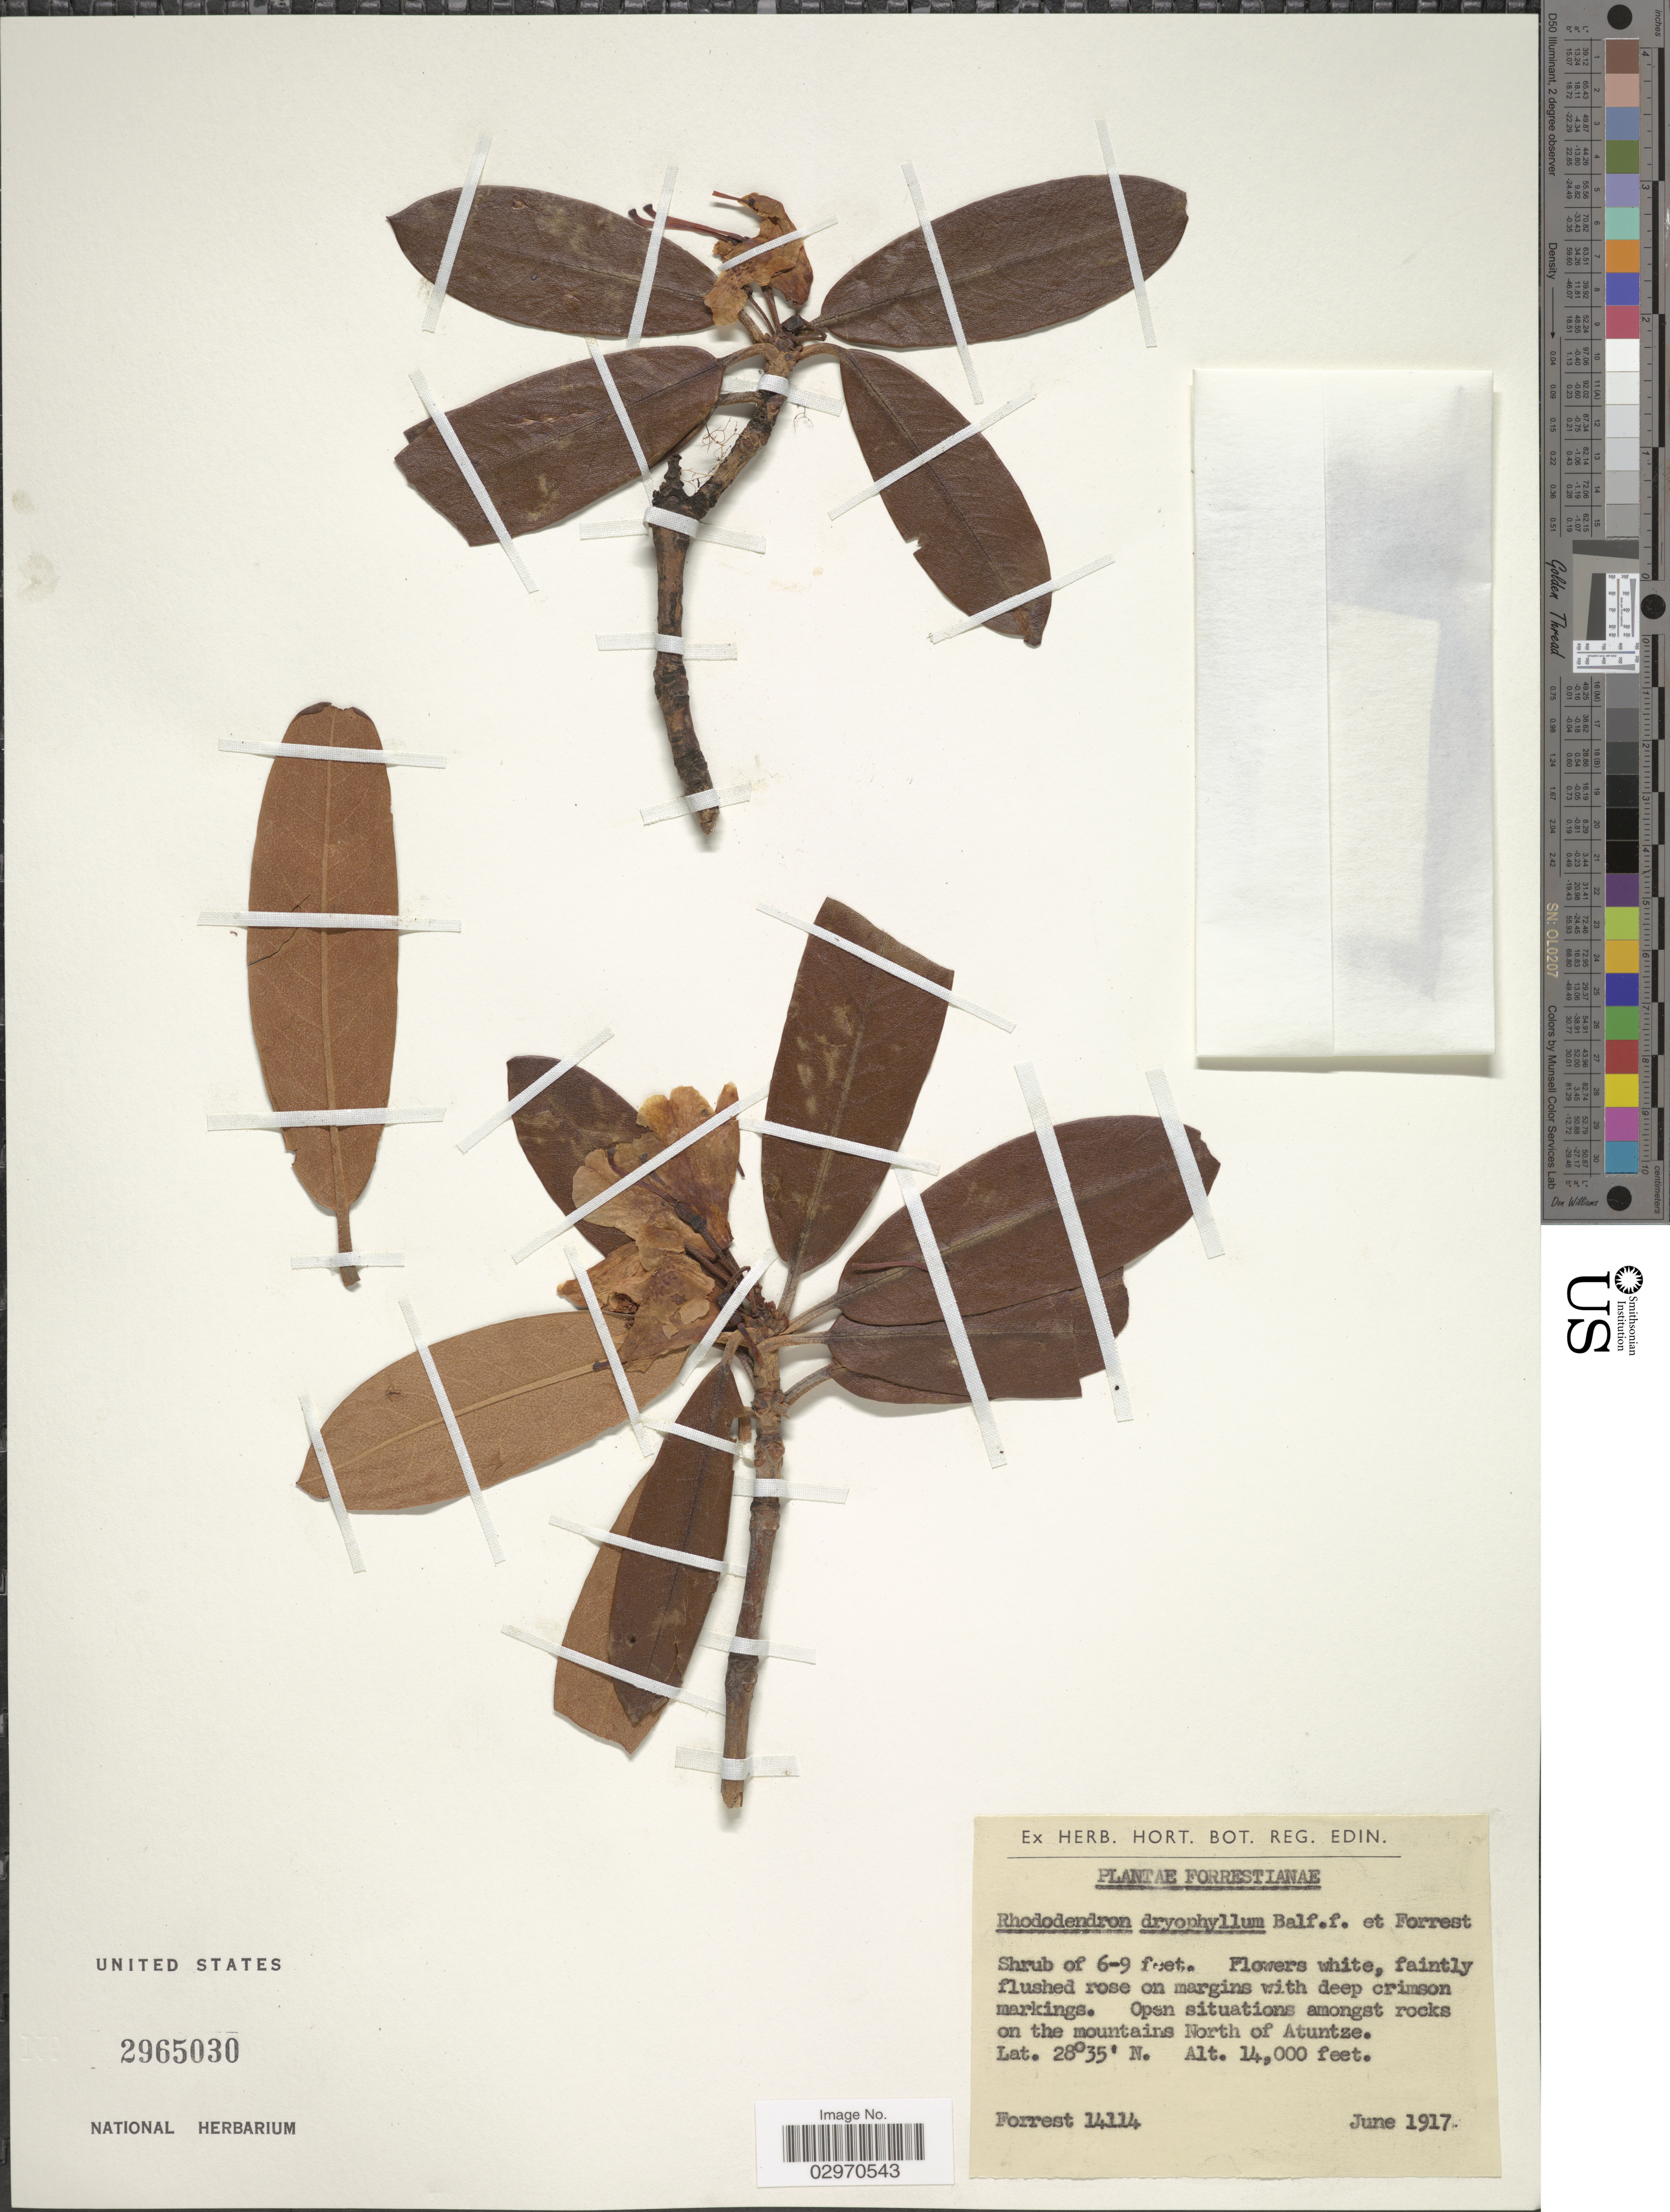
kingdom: Plantae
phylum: Tracheophyta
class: Magnoliopsida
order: Ericales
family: Ericaceae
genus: Rhododendron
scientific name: Rhododendron dryophyllum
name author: Balf. f. & Forrest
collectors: -. Forrest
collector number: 14114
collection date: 1917-06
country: China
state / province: Yunnan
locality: Open situations amongst rocks on the mountains North of Atuntze.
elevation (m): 4267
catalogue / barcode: US 2965030